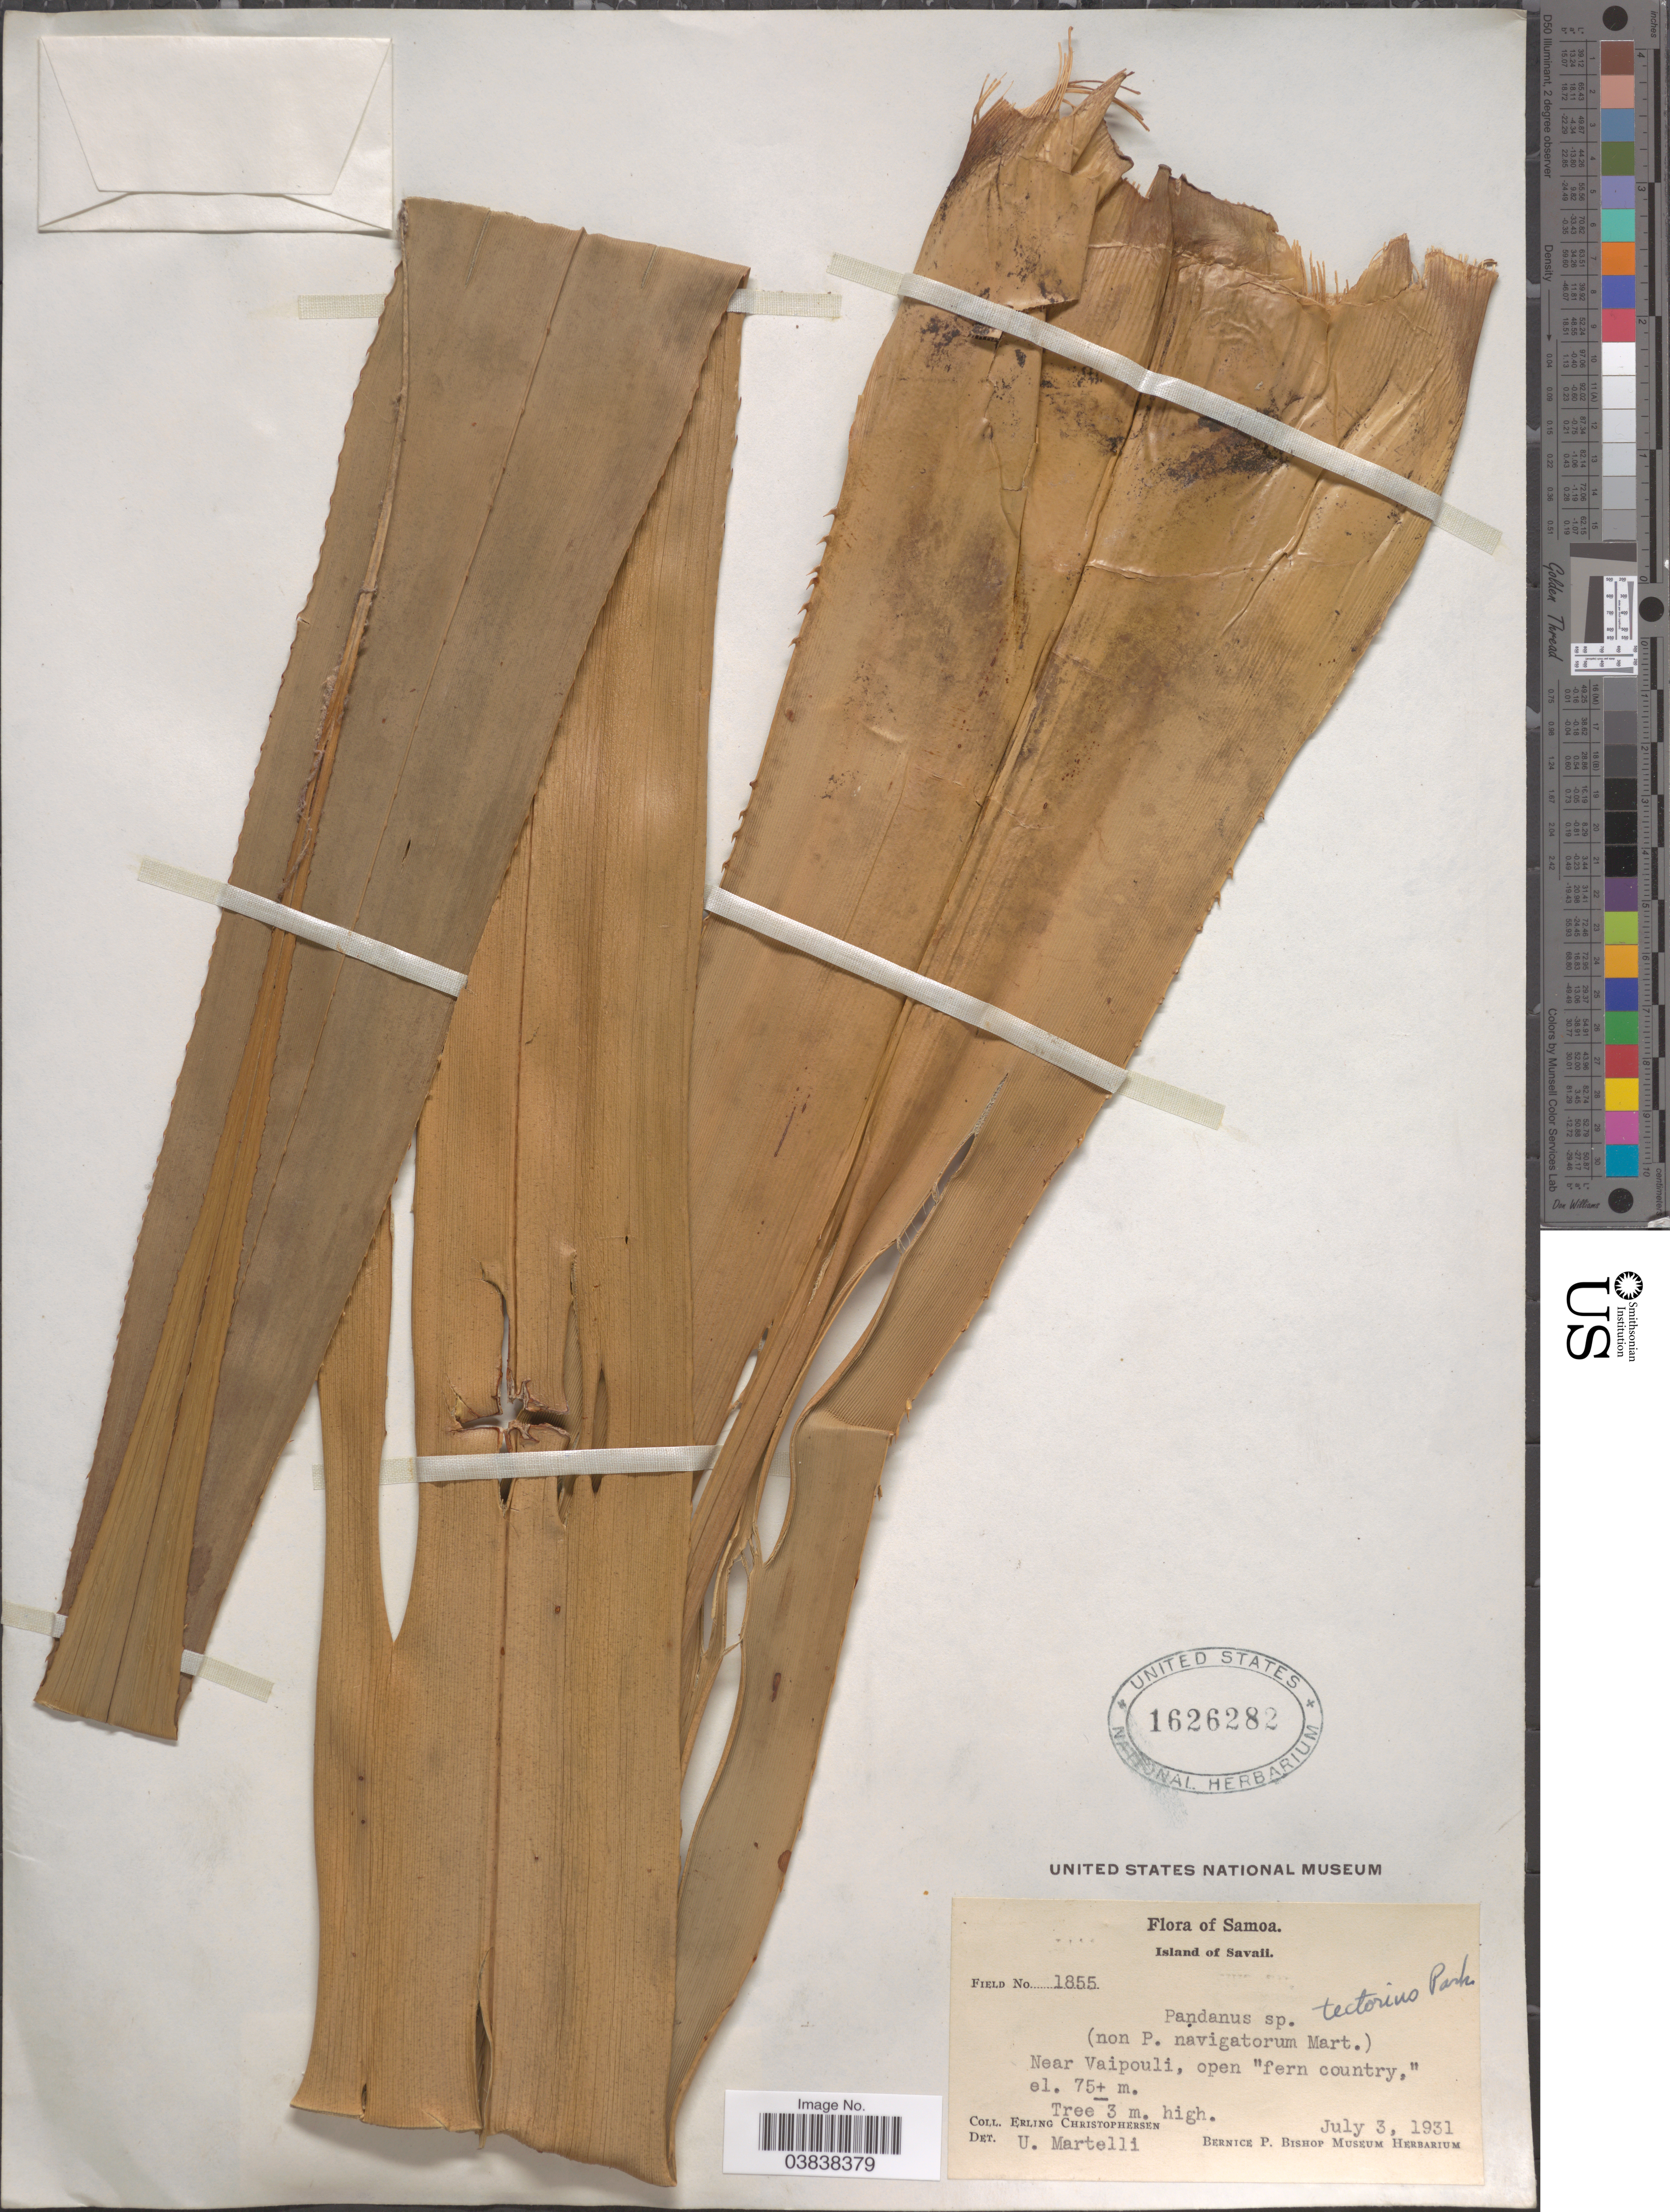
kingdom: Plantae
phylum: Tracheophyta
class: Liliopsida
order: Pandanales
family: Pandanaceae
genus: Pandanus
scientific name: Pandanus tectorius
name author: Parkinson ex DuRoi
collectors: E. Christophersen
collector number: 1855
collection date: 1931-07-03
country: Samoa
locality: Samoa. Island of Savaii. Near Vaipouli.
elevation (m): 75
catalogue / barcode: US 1626282